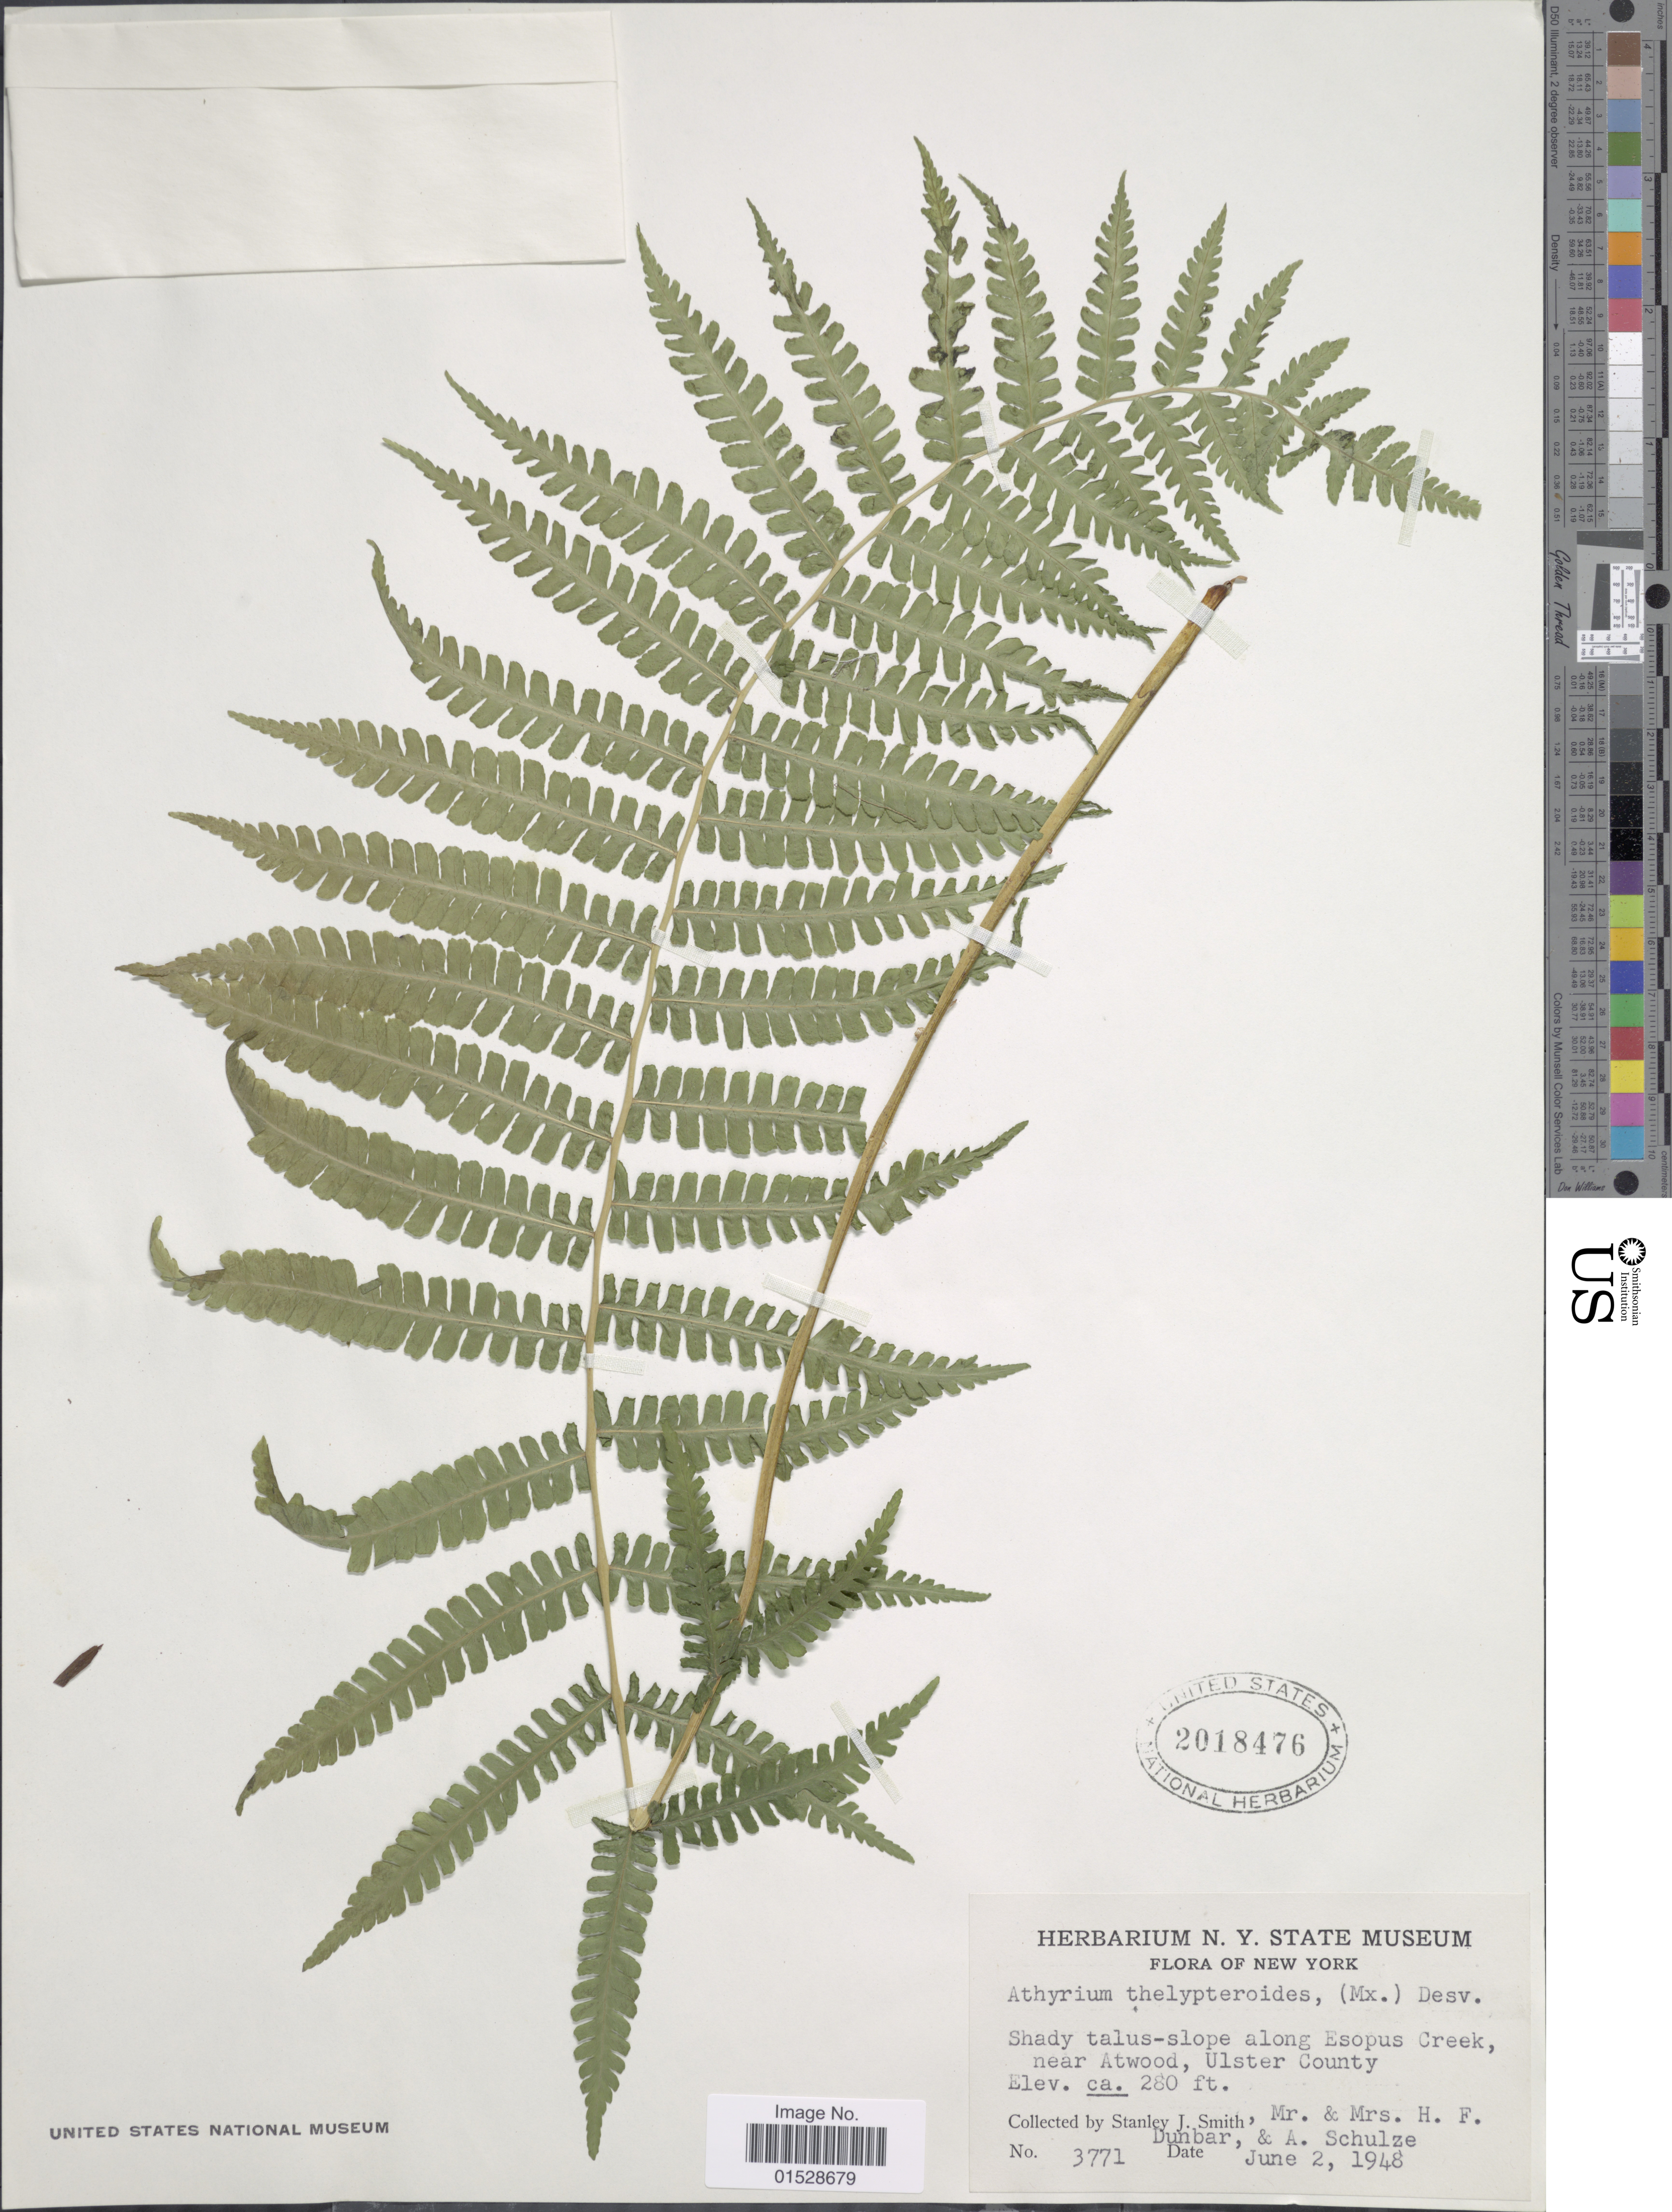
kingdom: Plantae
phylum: Tracheophyta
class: Polypodiopsida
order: Polypodiales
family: Athyriaceae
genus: Deparia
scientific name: Deparia acrostichoides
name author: (Sw.) M. Kato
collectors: S. Smith, H. Dunbar, H. Dunbar & A. Schulze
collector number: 3771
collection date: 1948-06-02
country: United States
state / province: New York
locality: Along Esopus Creek, near Atwood, Ulster County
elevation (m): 85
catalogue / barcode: US 2018476